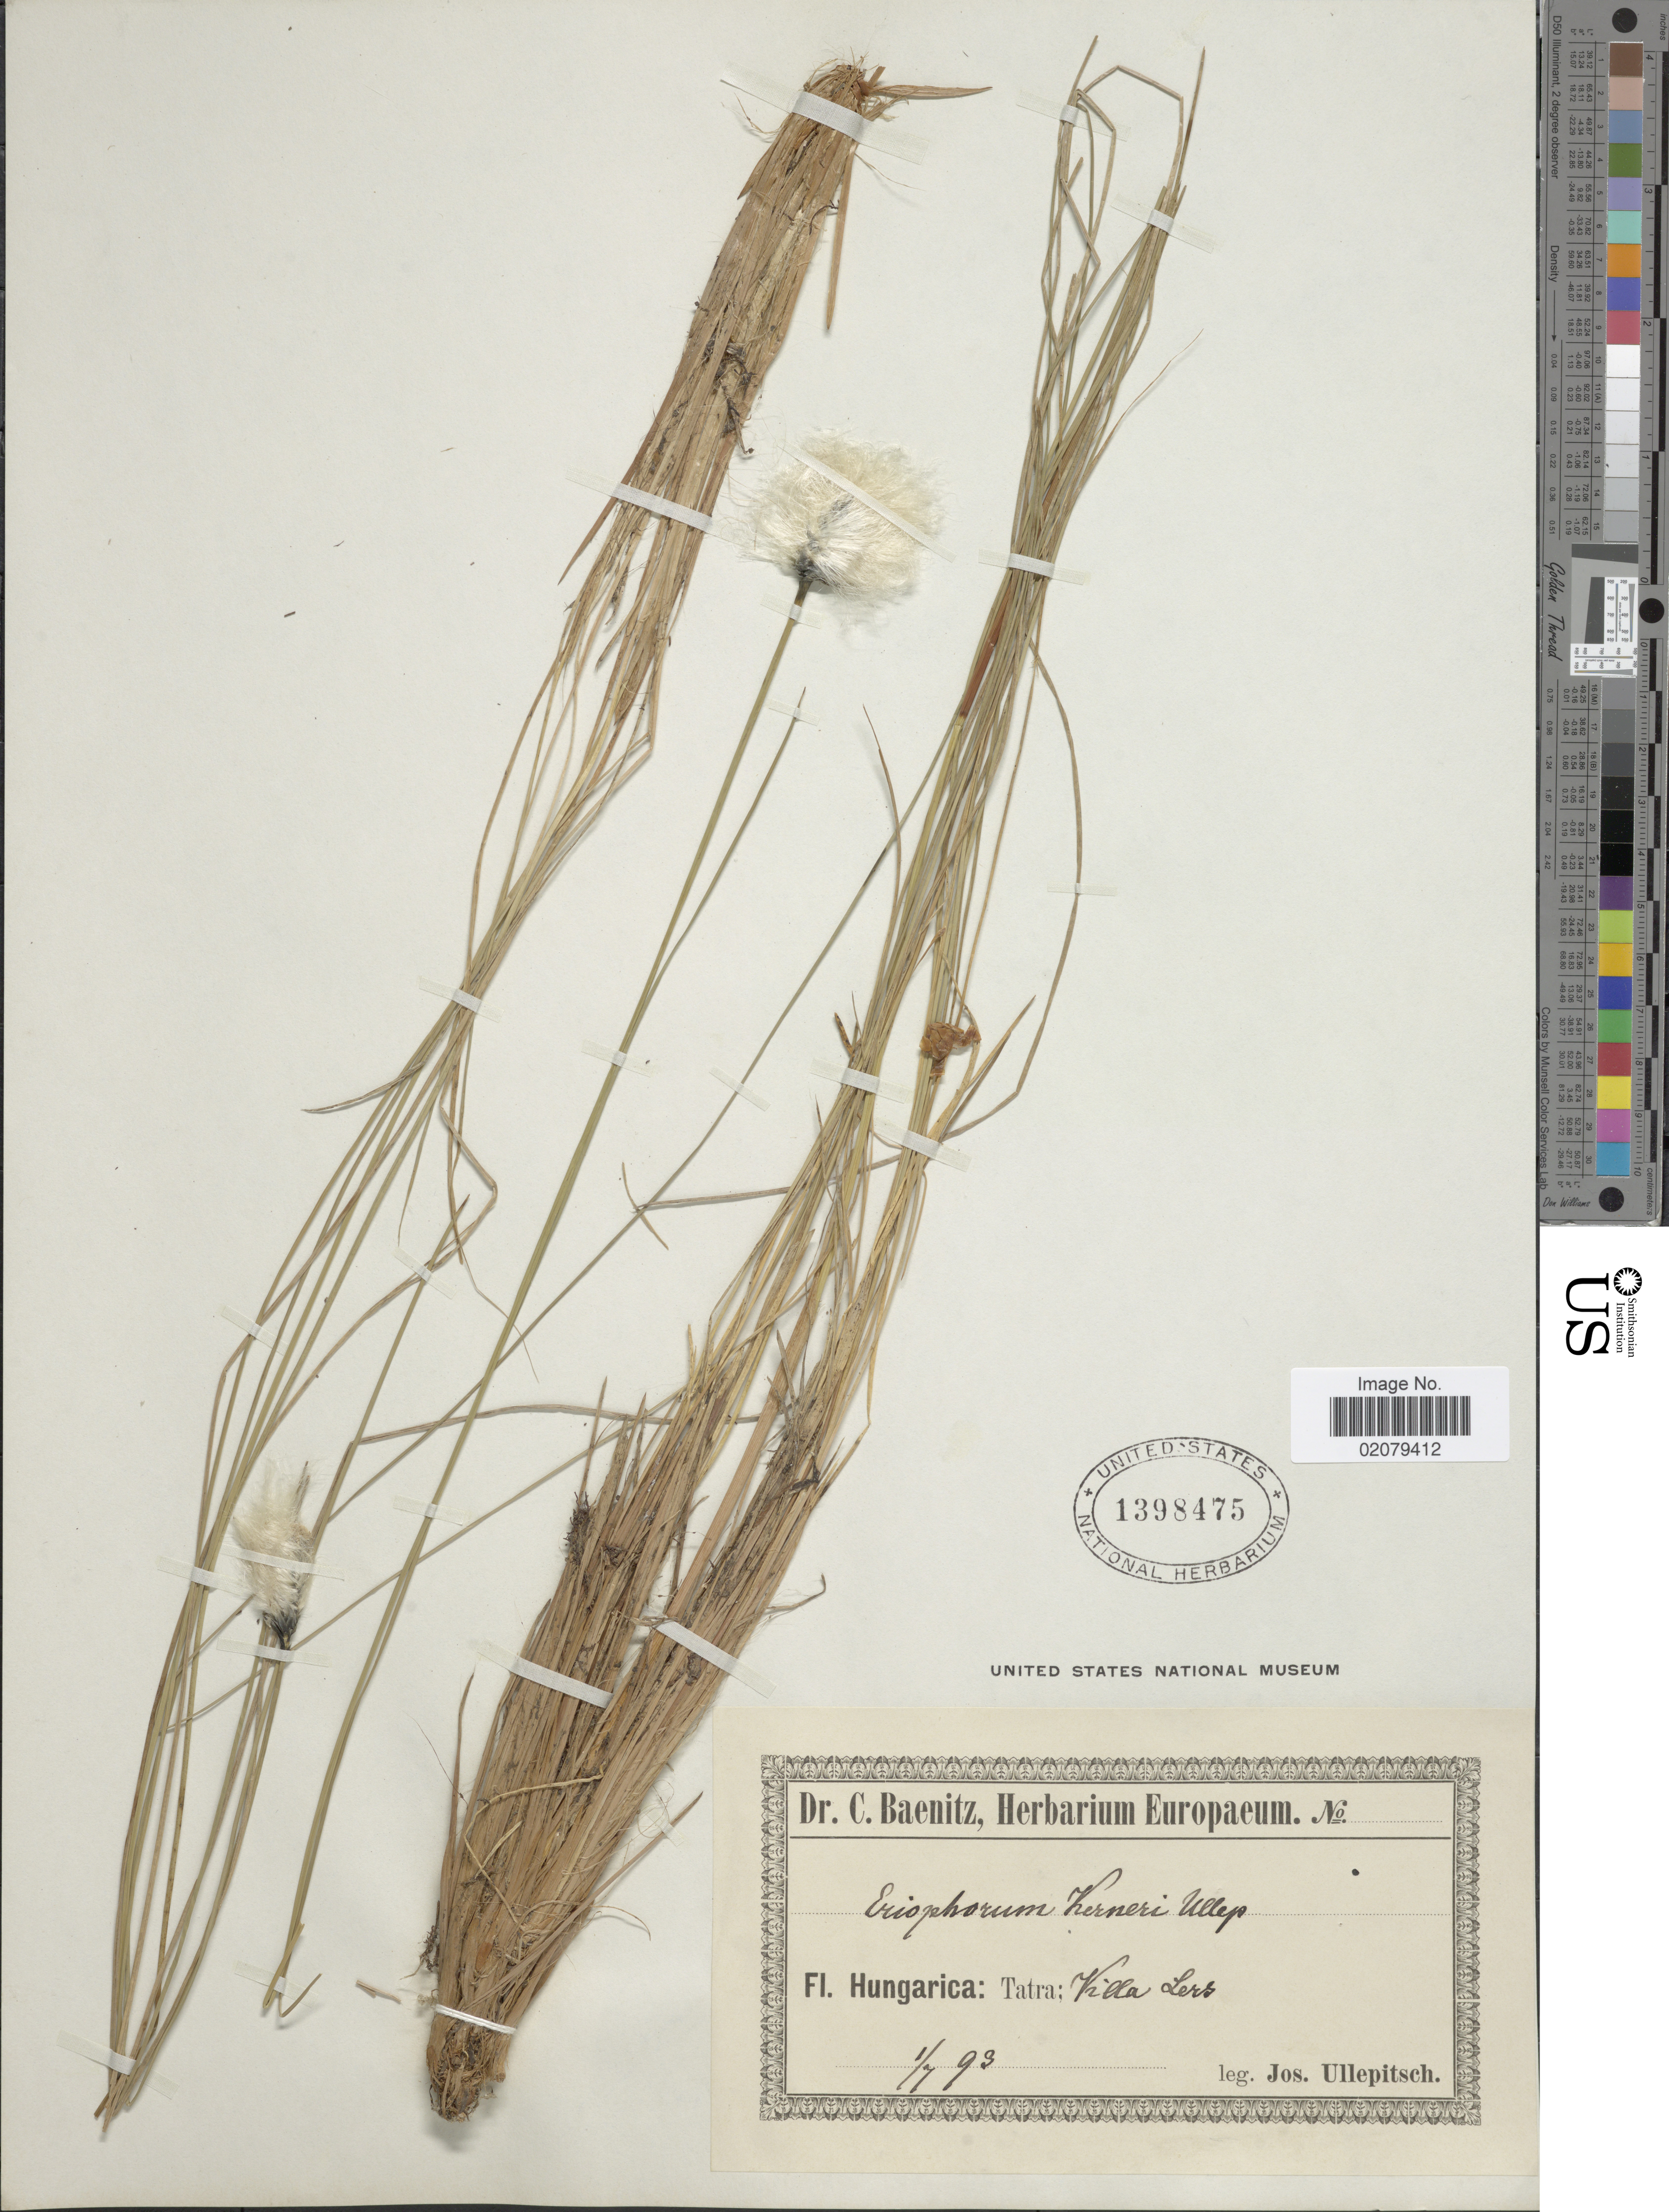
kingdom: Plantae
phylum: Tracheophyta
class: Liliopsida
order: Poales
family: Cyperaceae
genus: Eriophorum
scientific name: Eriophorum vaginatum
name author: L.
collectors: J. Ullepitsch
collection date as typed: Transcribed d/m/y: 1/7/93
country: Hungary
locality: Fl. Hungarica: Tatra: Villa Lers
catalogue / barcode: US 1398475